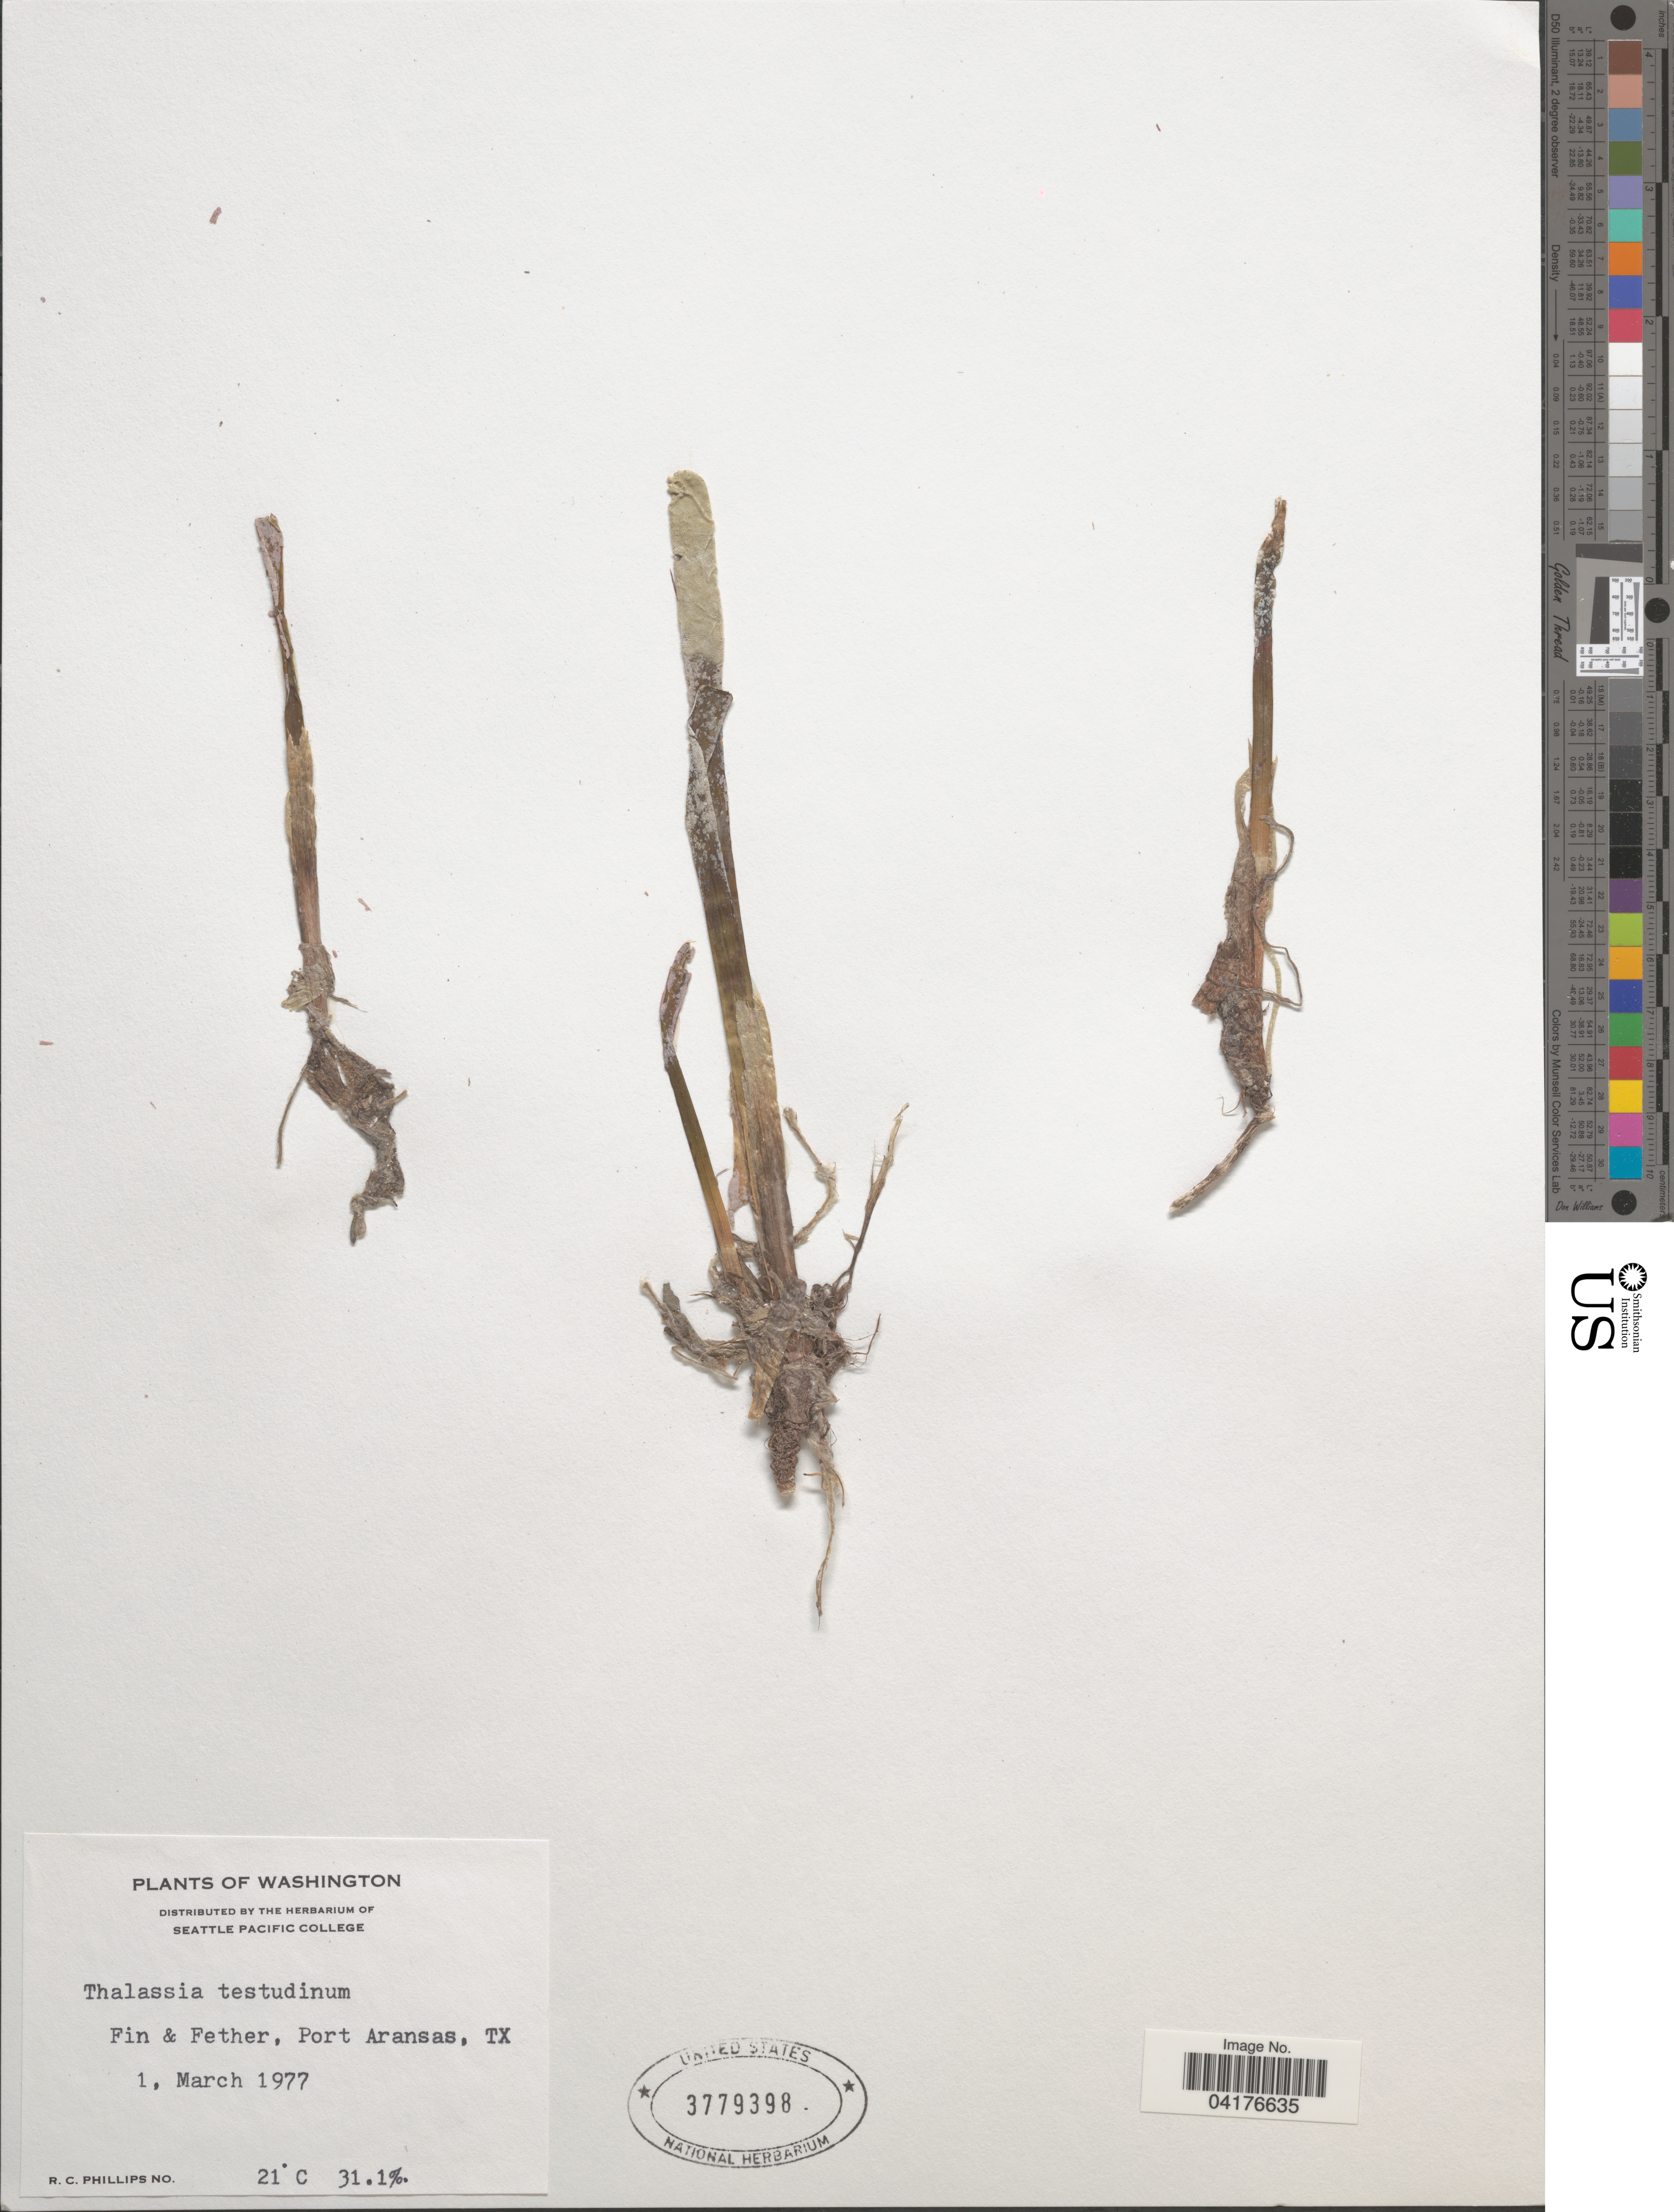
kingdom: Plantae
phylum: Tracheophyta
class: Liliopsida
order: Alismatales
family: Hydrocharitaceae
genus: Thalassia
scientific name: Thalassia testudinum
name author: Banks & Sol. ex K.D. Koenig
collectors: R. C. Phillips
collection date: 1977-03-01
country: United States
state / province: Texas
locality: Fin & Fether, Port Aransas.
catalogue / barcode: US 3779398